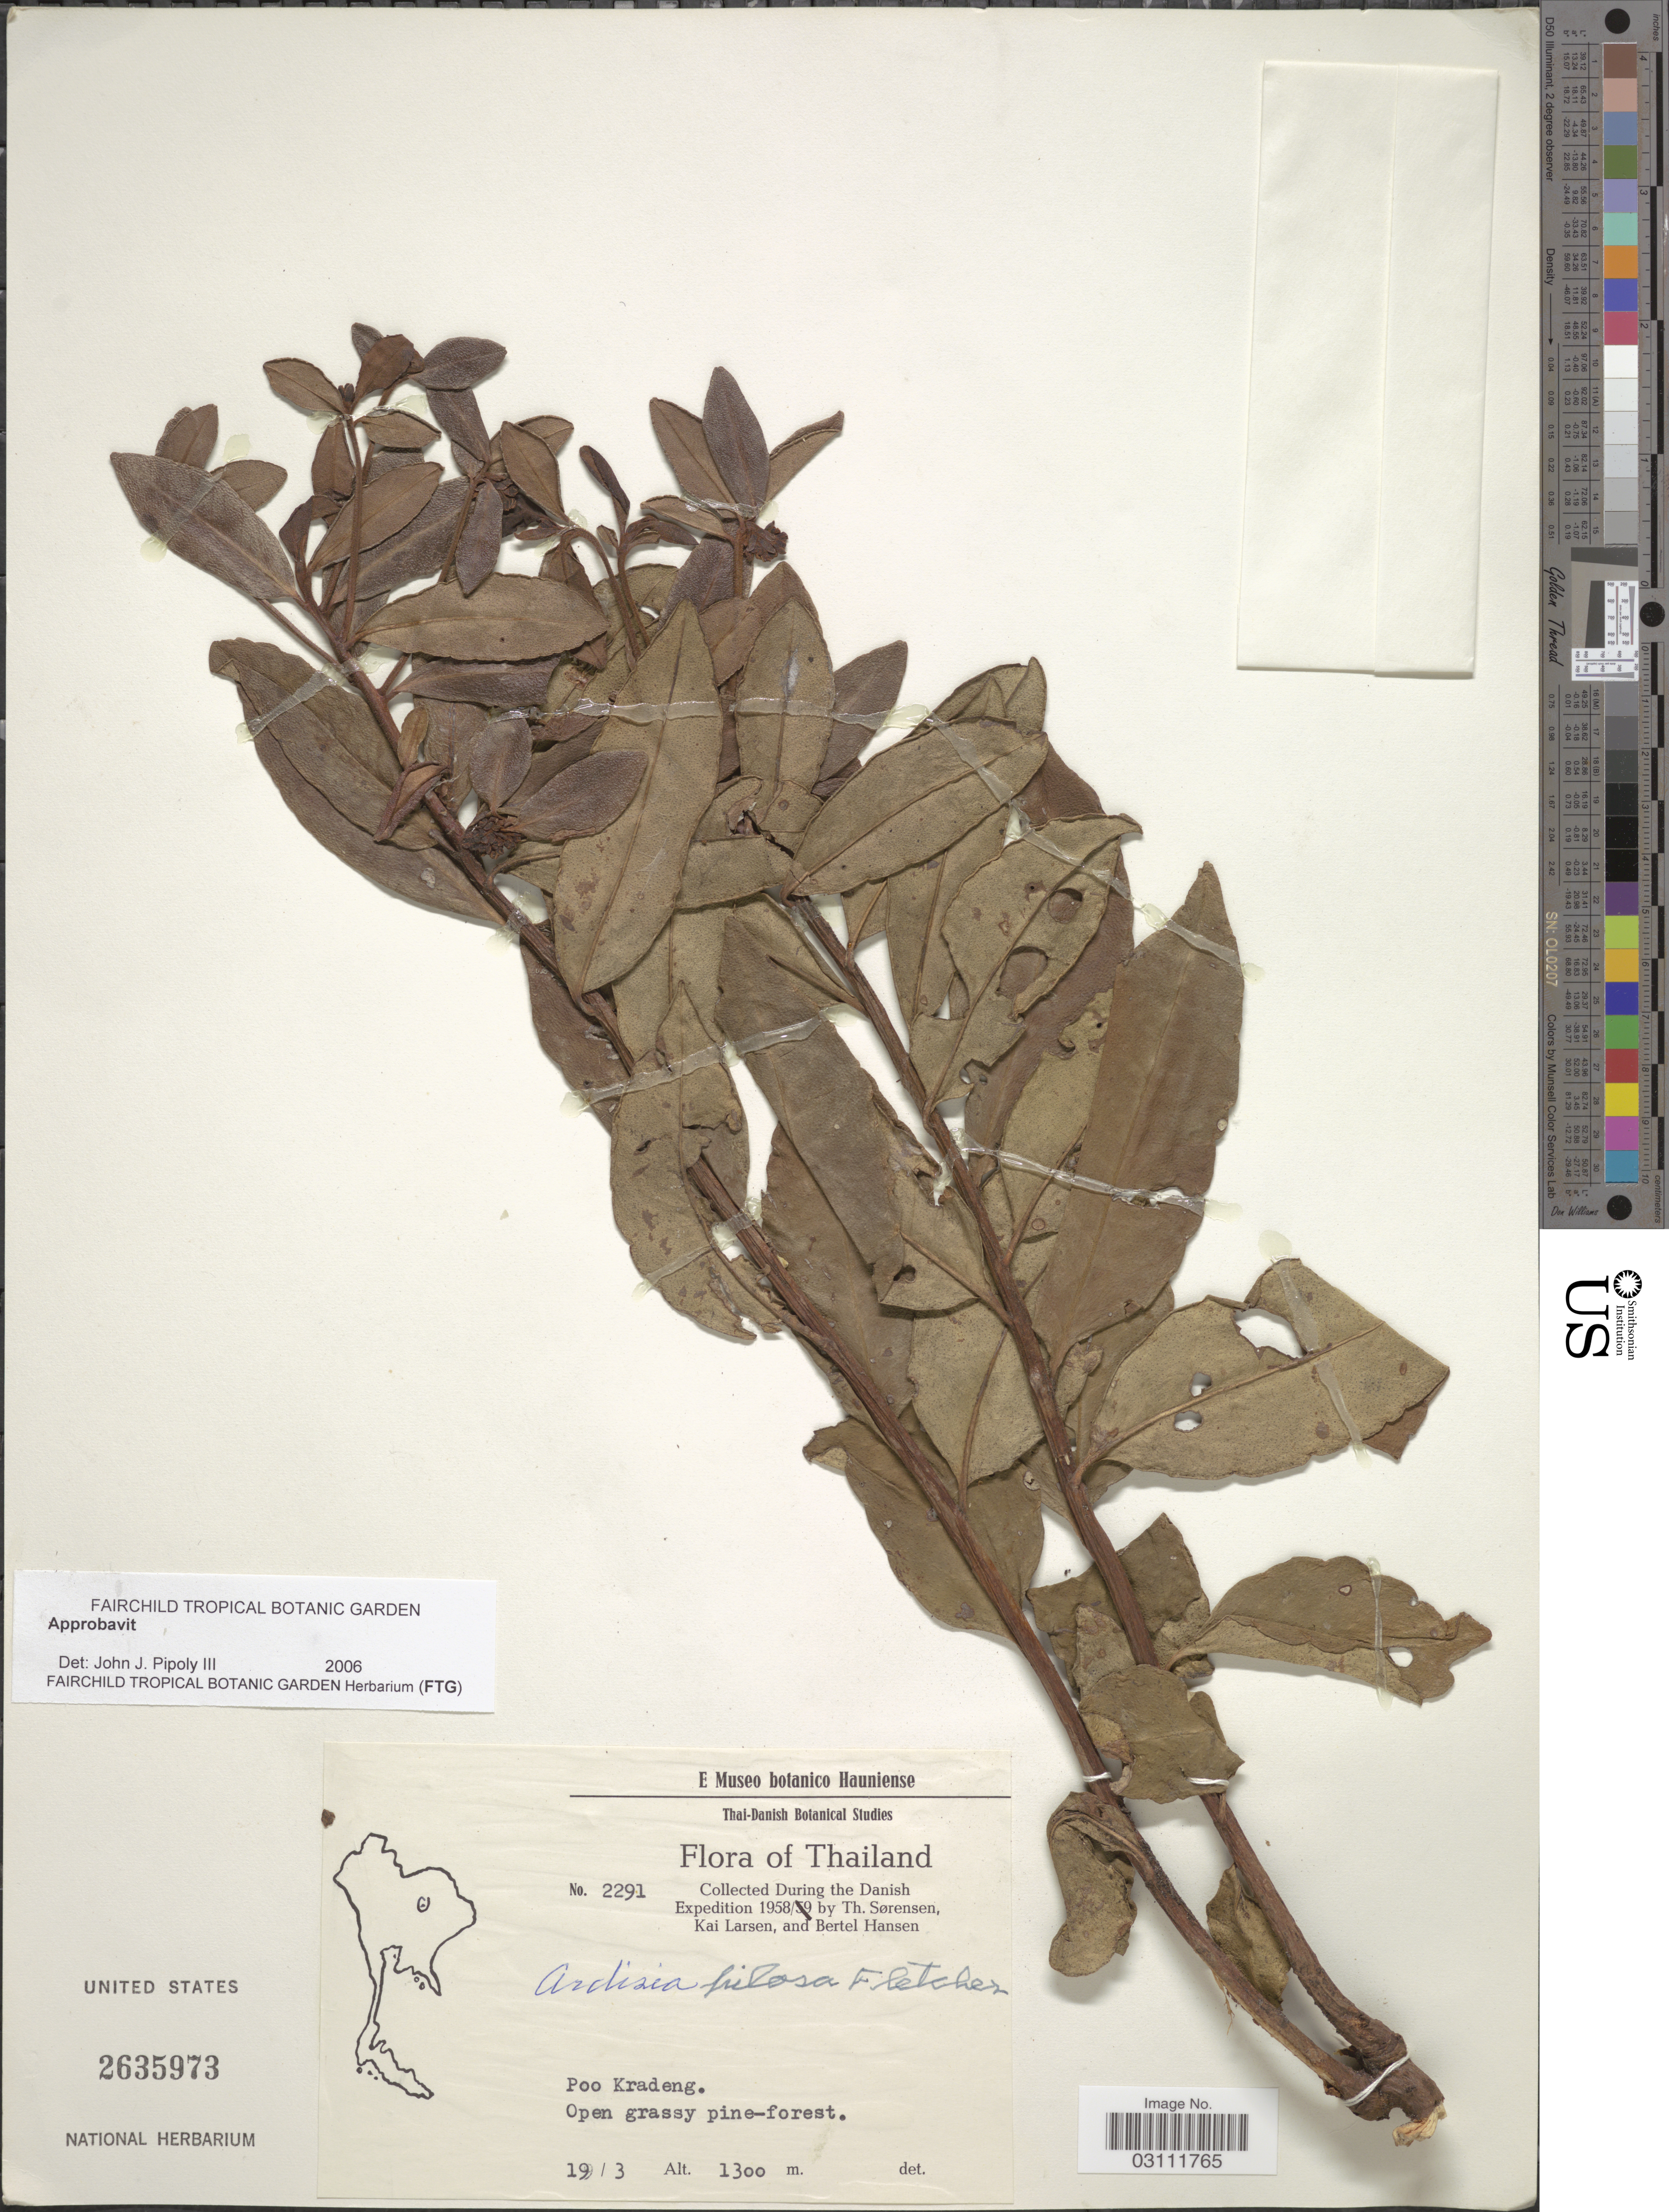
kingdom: Plantae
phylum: Tracheophyta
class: Magnoliopsida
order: Ericales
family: Primulaceae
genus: Ardisia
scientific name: Ardisia pilosa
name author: H.R. Fletcher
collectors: T. Sorensen, K. Larsen & B. Hansen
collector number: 2291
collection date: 1958-03-19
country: Thailand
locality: Poo Kradeng.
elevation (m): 1300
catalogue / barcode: US 2635973